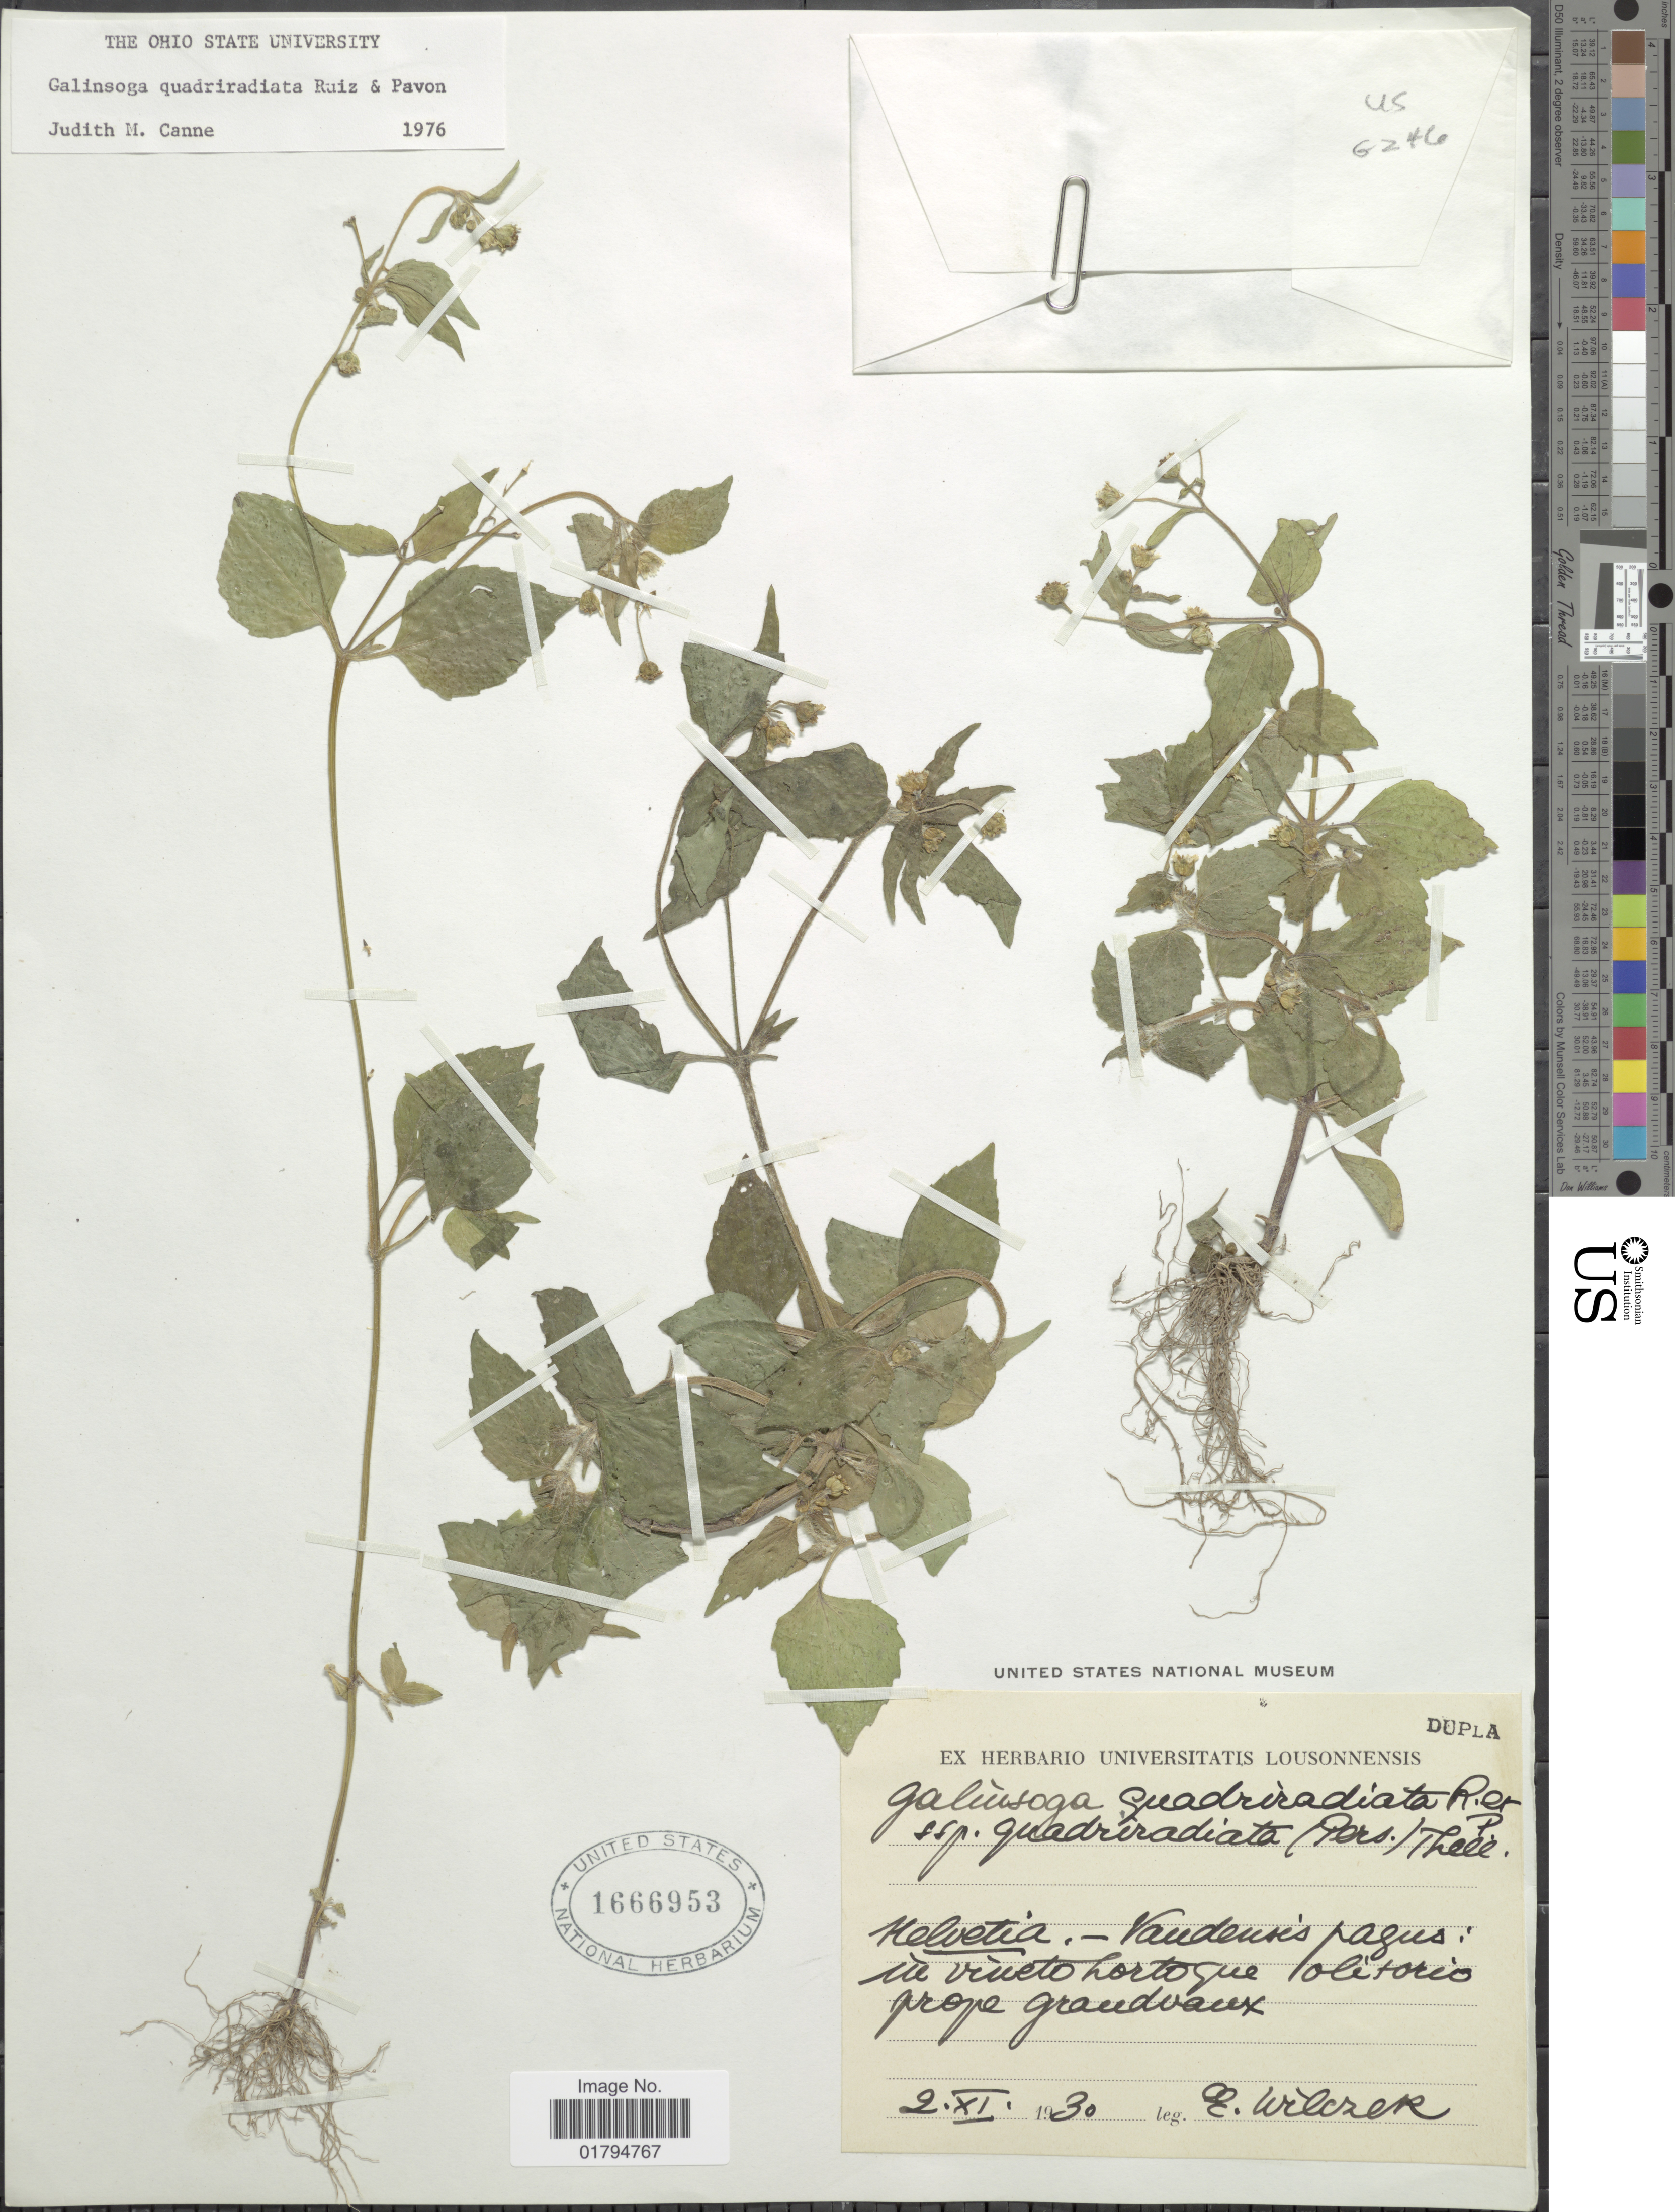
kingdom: Plantae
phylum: Tracheophyta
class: Magnoliopsida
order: Asterales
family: Asteraceae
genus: Galinsoga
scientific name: Galinsoga quadriradiata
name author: Ruiz & Pav.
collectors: E. Wilczek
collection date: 1930-11-02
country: Switzerland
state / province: Vaud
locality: Vaudensis pagus: In vineto hortoque olitorio prope Grandvaux. Helvetia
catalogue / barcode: US 1666953